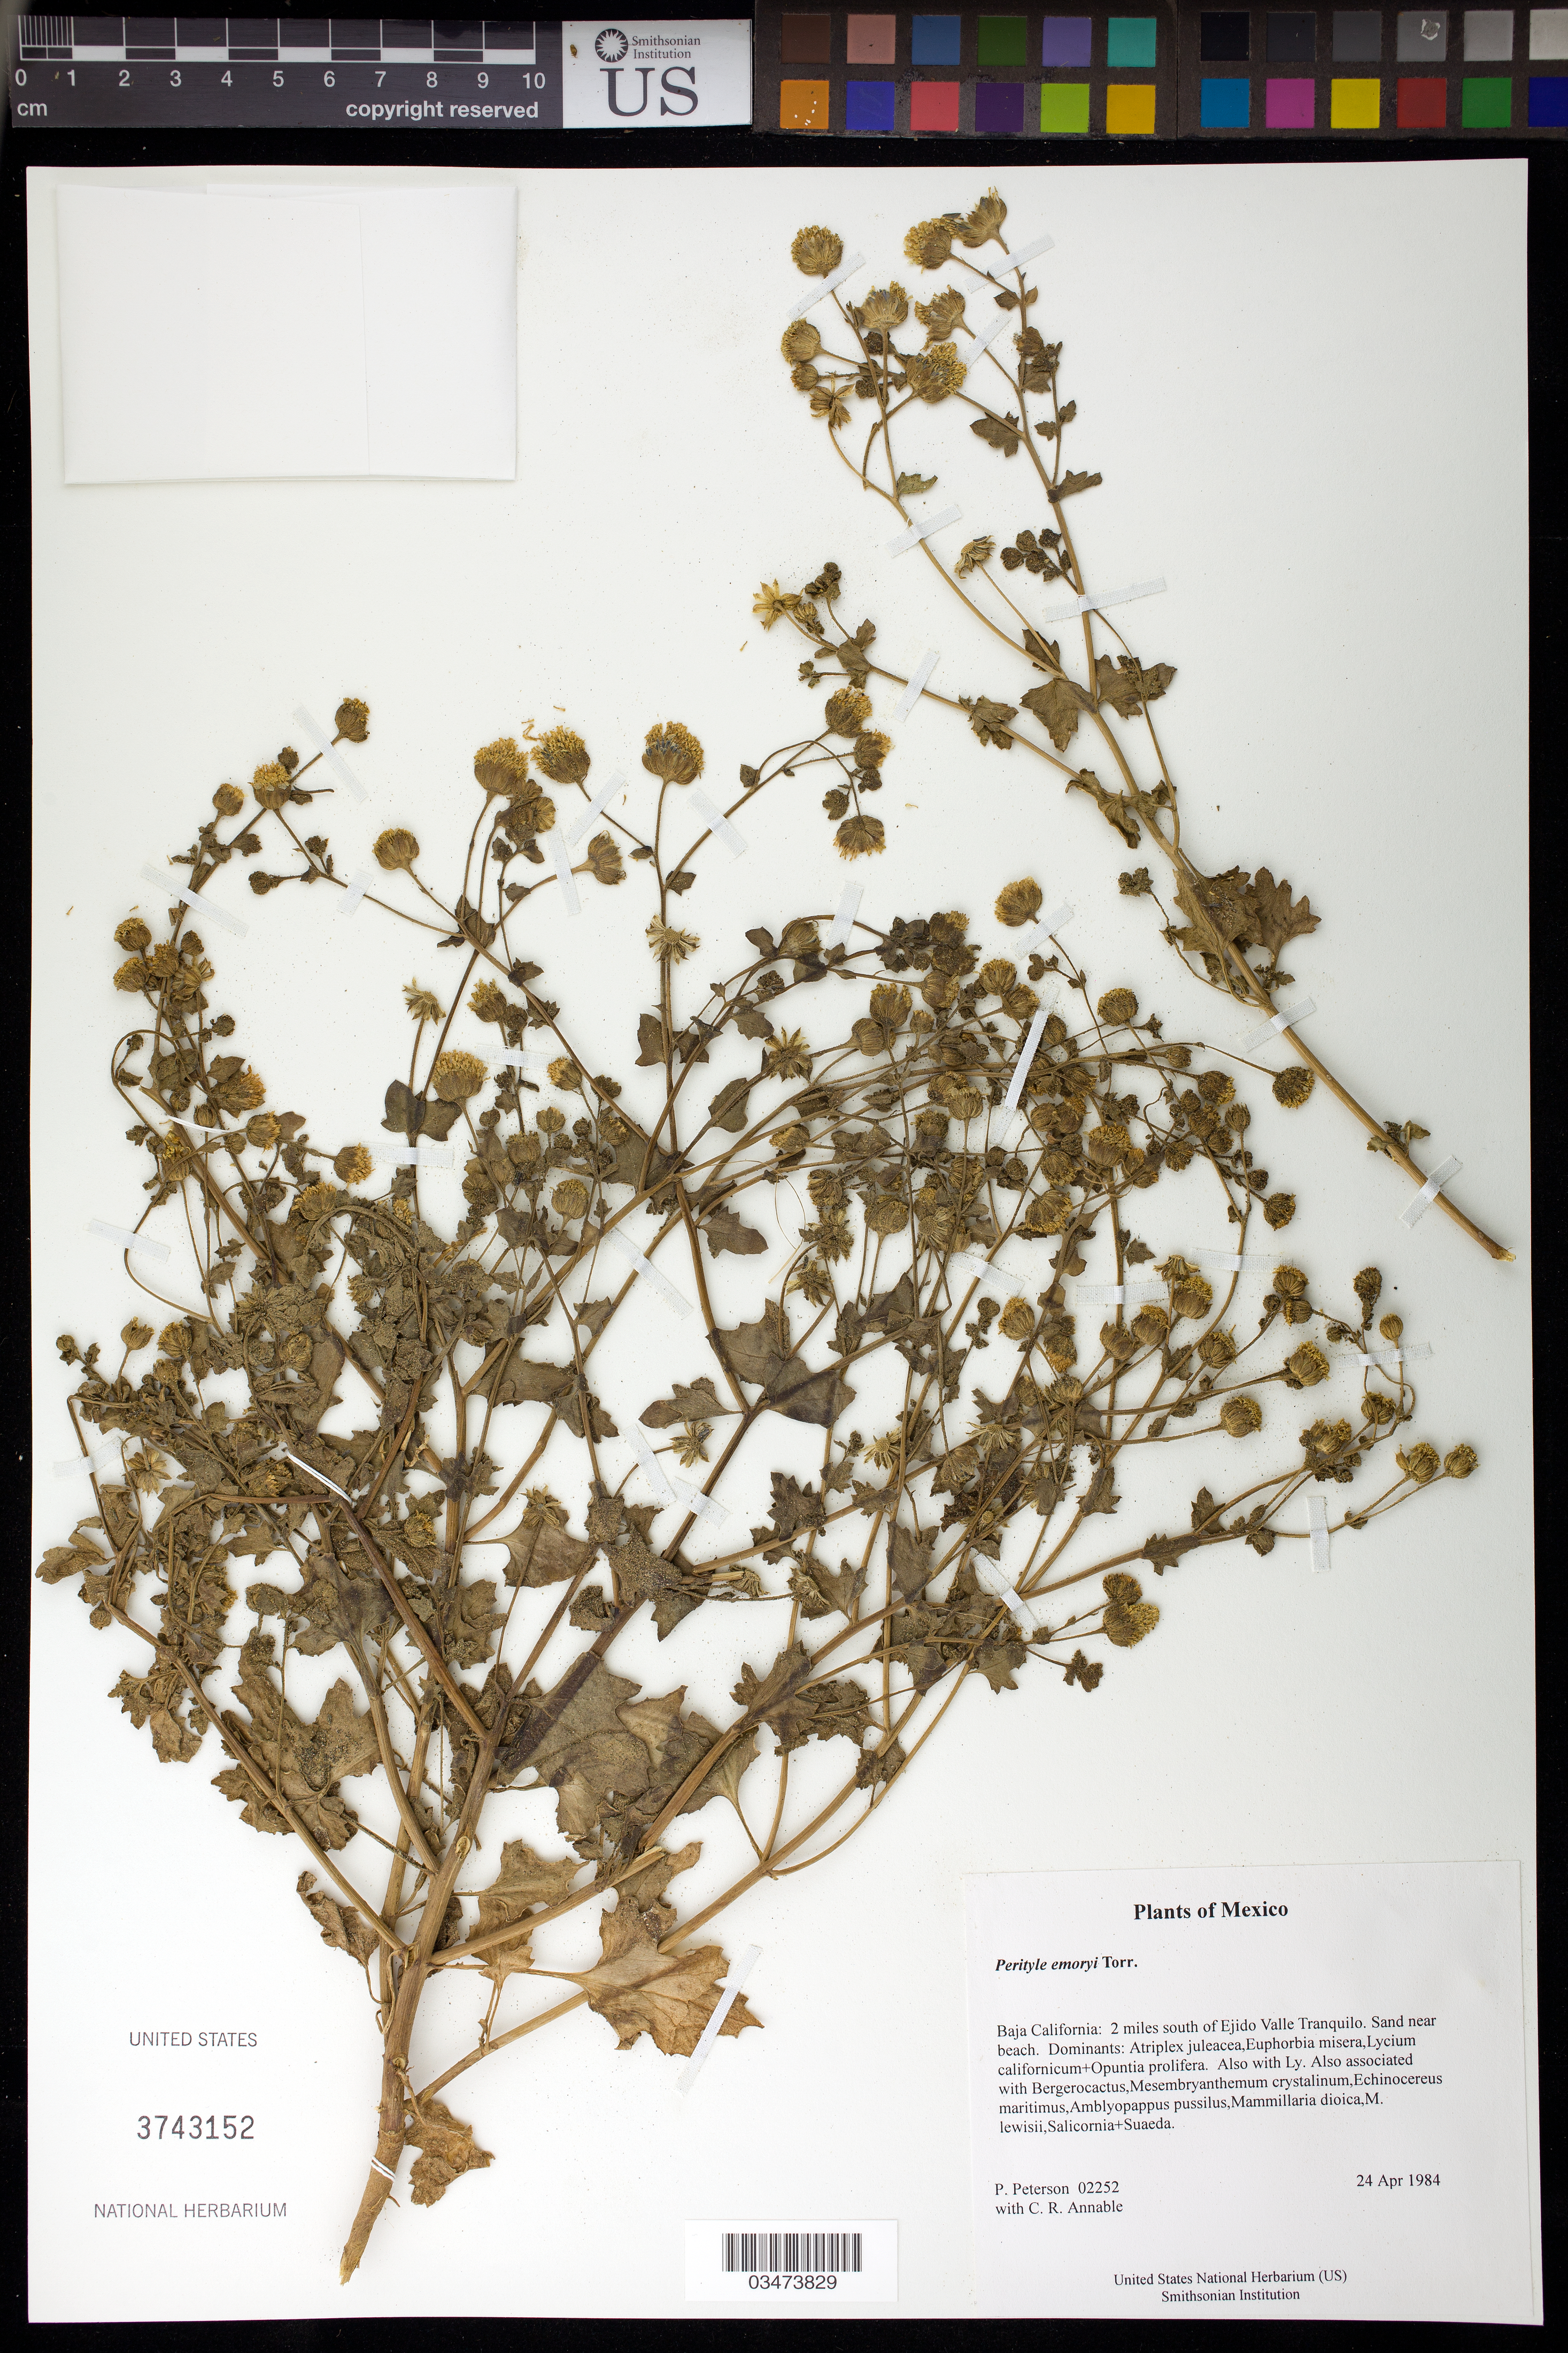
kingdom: Plantae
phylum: Tracheophyta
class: Magnoliopsida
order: Asterales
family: Asteraceae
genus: Perityle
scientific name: Perityle emoryi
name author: Torr.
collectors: P. M. Peterson & C. R. Annable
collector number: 02252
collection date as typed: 24 Apr 1984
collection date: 1984-04-24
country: Mexico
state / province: Baja California Norte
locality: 2 miles south of Ejido Valle Tranquilo.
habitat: Sand near beach. Dominants: Atriplex juleacea,Euphorbia misera,Lycium californicum+Opuntia prolifera. Also with Ly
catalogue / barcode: US 3743152